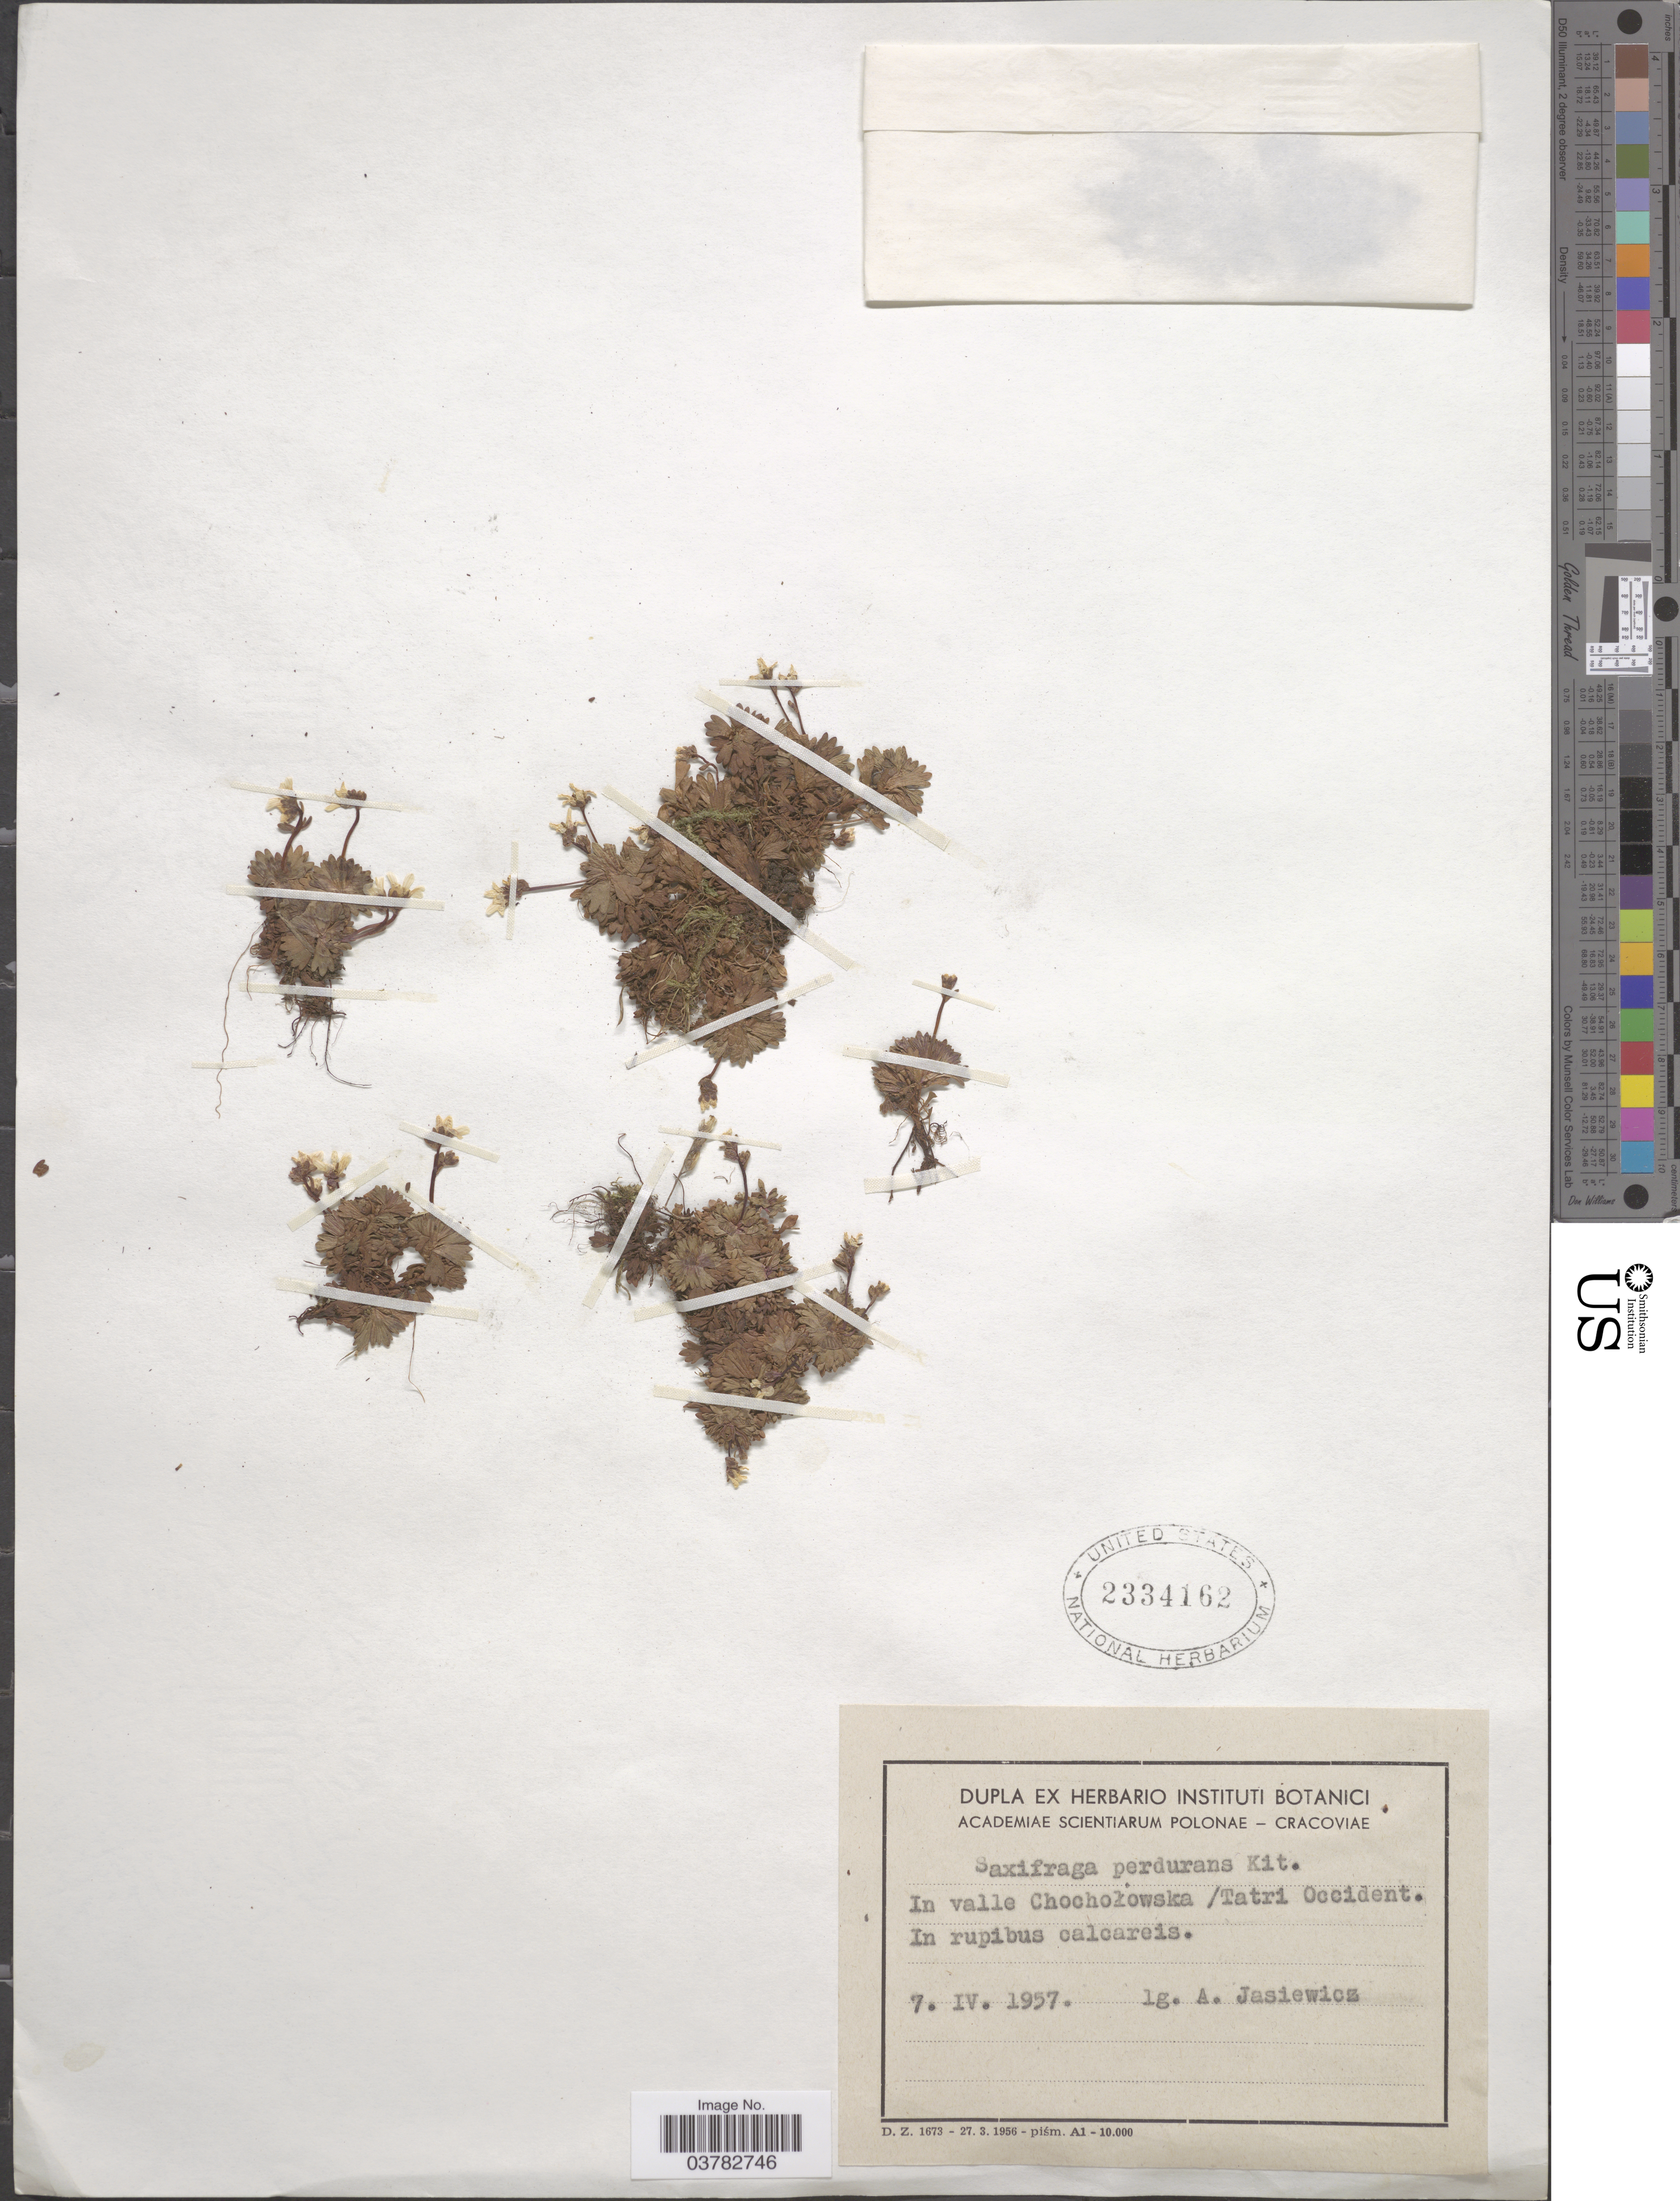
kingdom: Plantae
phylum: Tracheophyta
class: Magnoliopsida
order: Saxifragales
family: Saxifragaceae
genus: Saxifraga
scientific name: Saxifraga perdurans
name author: Kit.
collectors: A. Jasiewicz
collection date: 1957-04-07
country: Poland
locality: In valle Chochołowska/ Tatri Occident. In rupibus calcareis.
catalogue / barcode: US 2334162